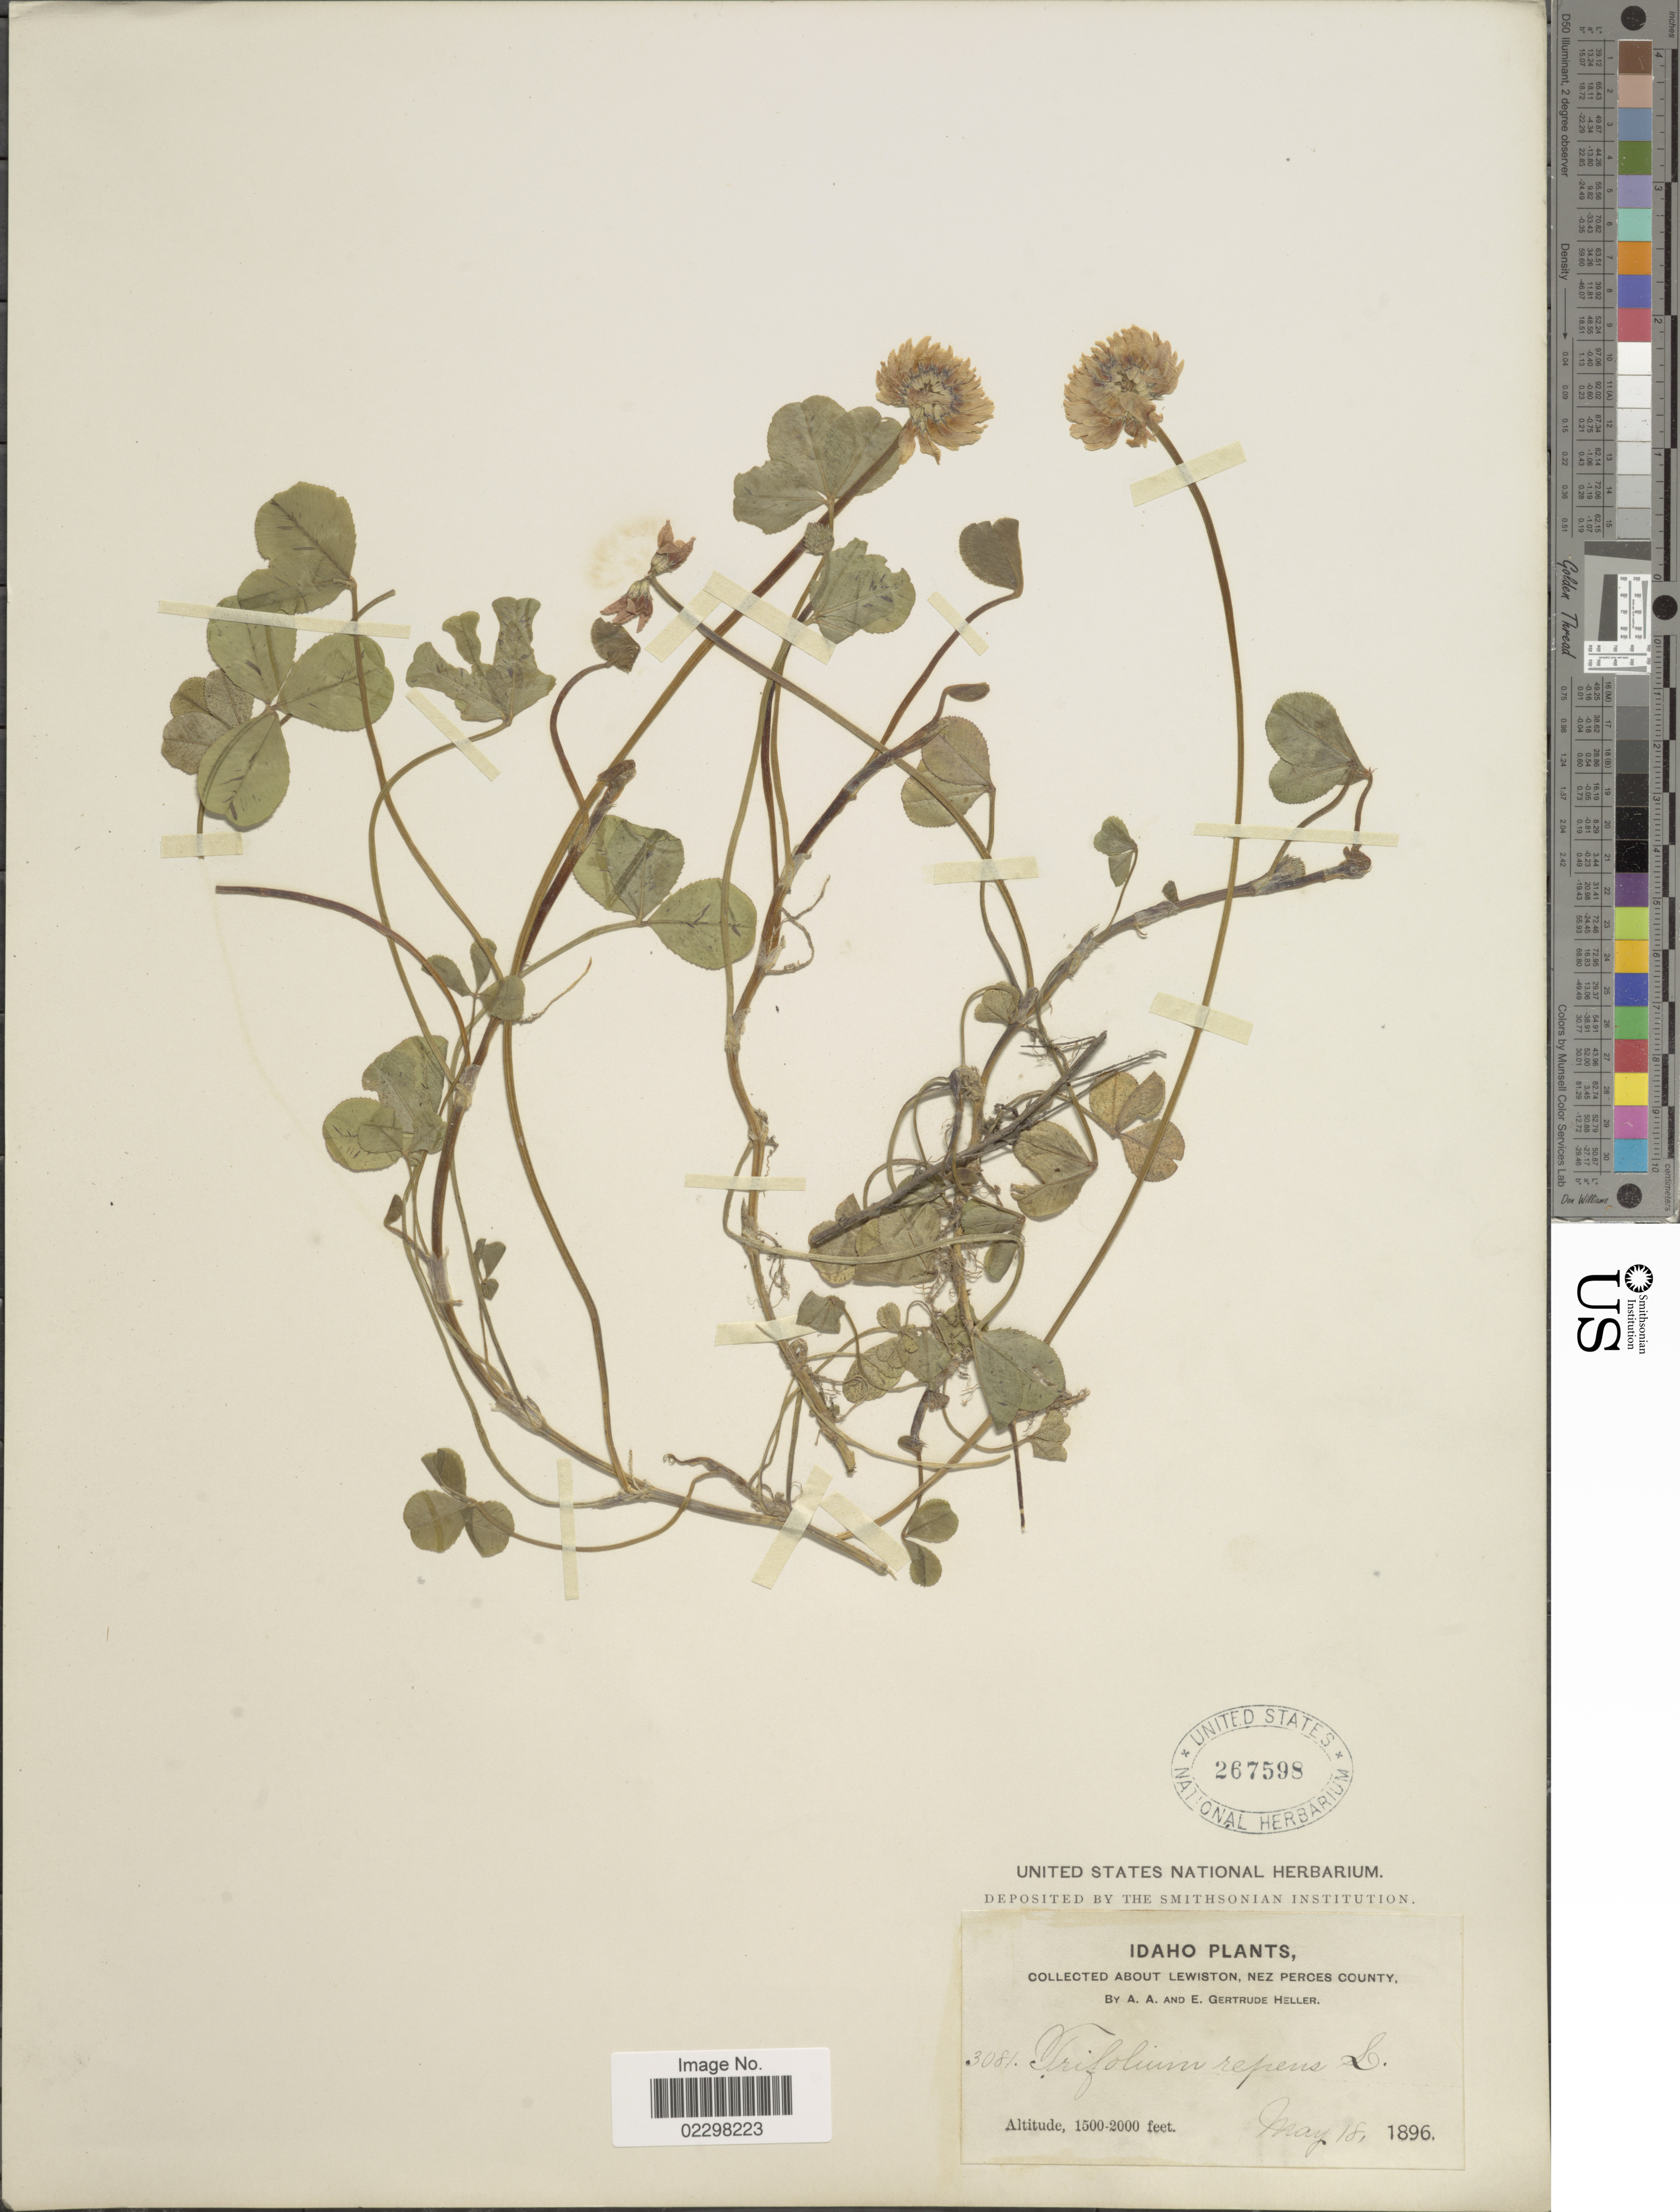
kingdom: Plantae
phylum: Tracheophyta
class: Magnoliopsida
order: Fabales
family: Fabaceae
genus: Trifolium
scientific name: Trifolium repens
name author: L.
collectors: A. A. Heller & E. Gertrude Heller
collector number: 3081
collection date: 1896-05-18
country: United States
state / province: Idaho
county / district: Nez Perce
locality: About Lewiston.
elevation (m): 457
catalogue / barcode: US 267598